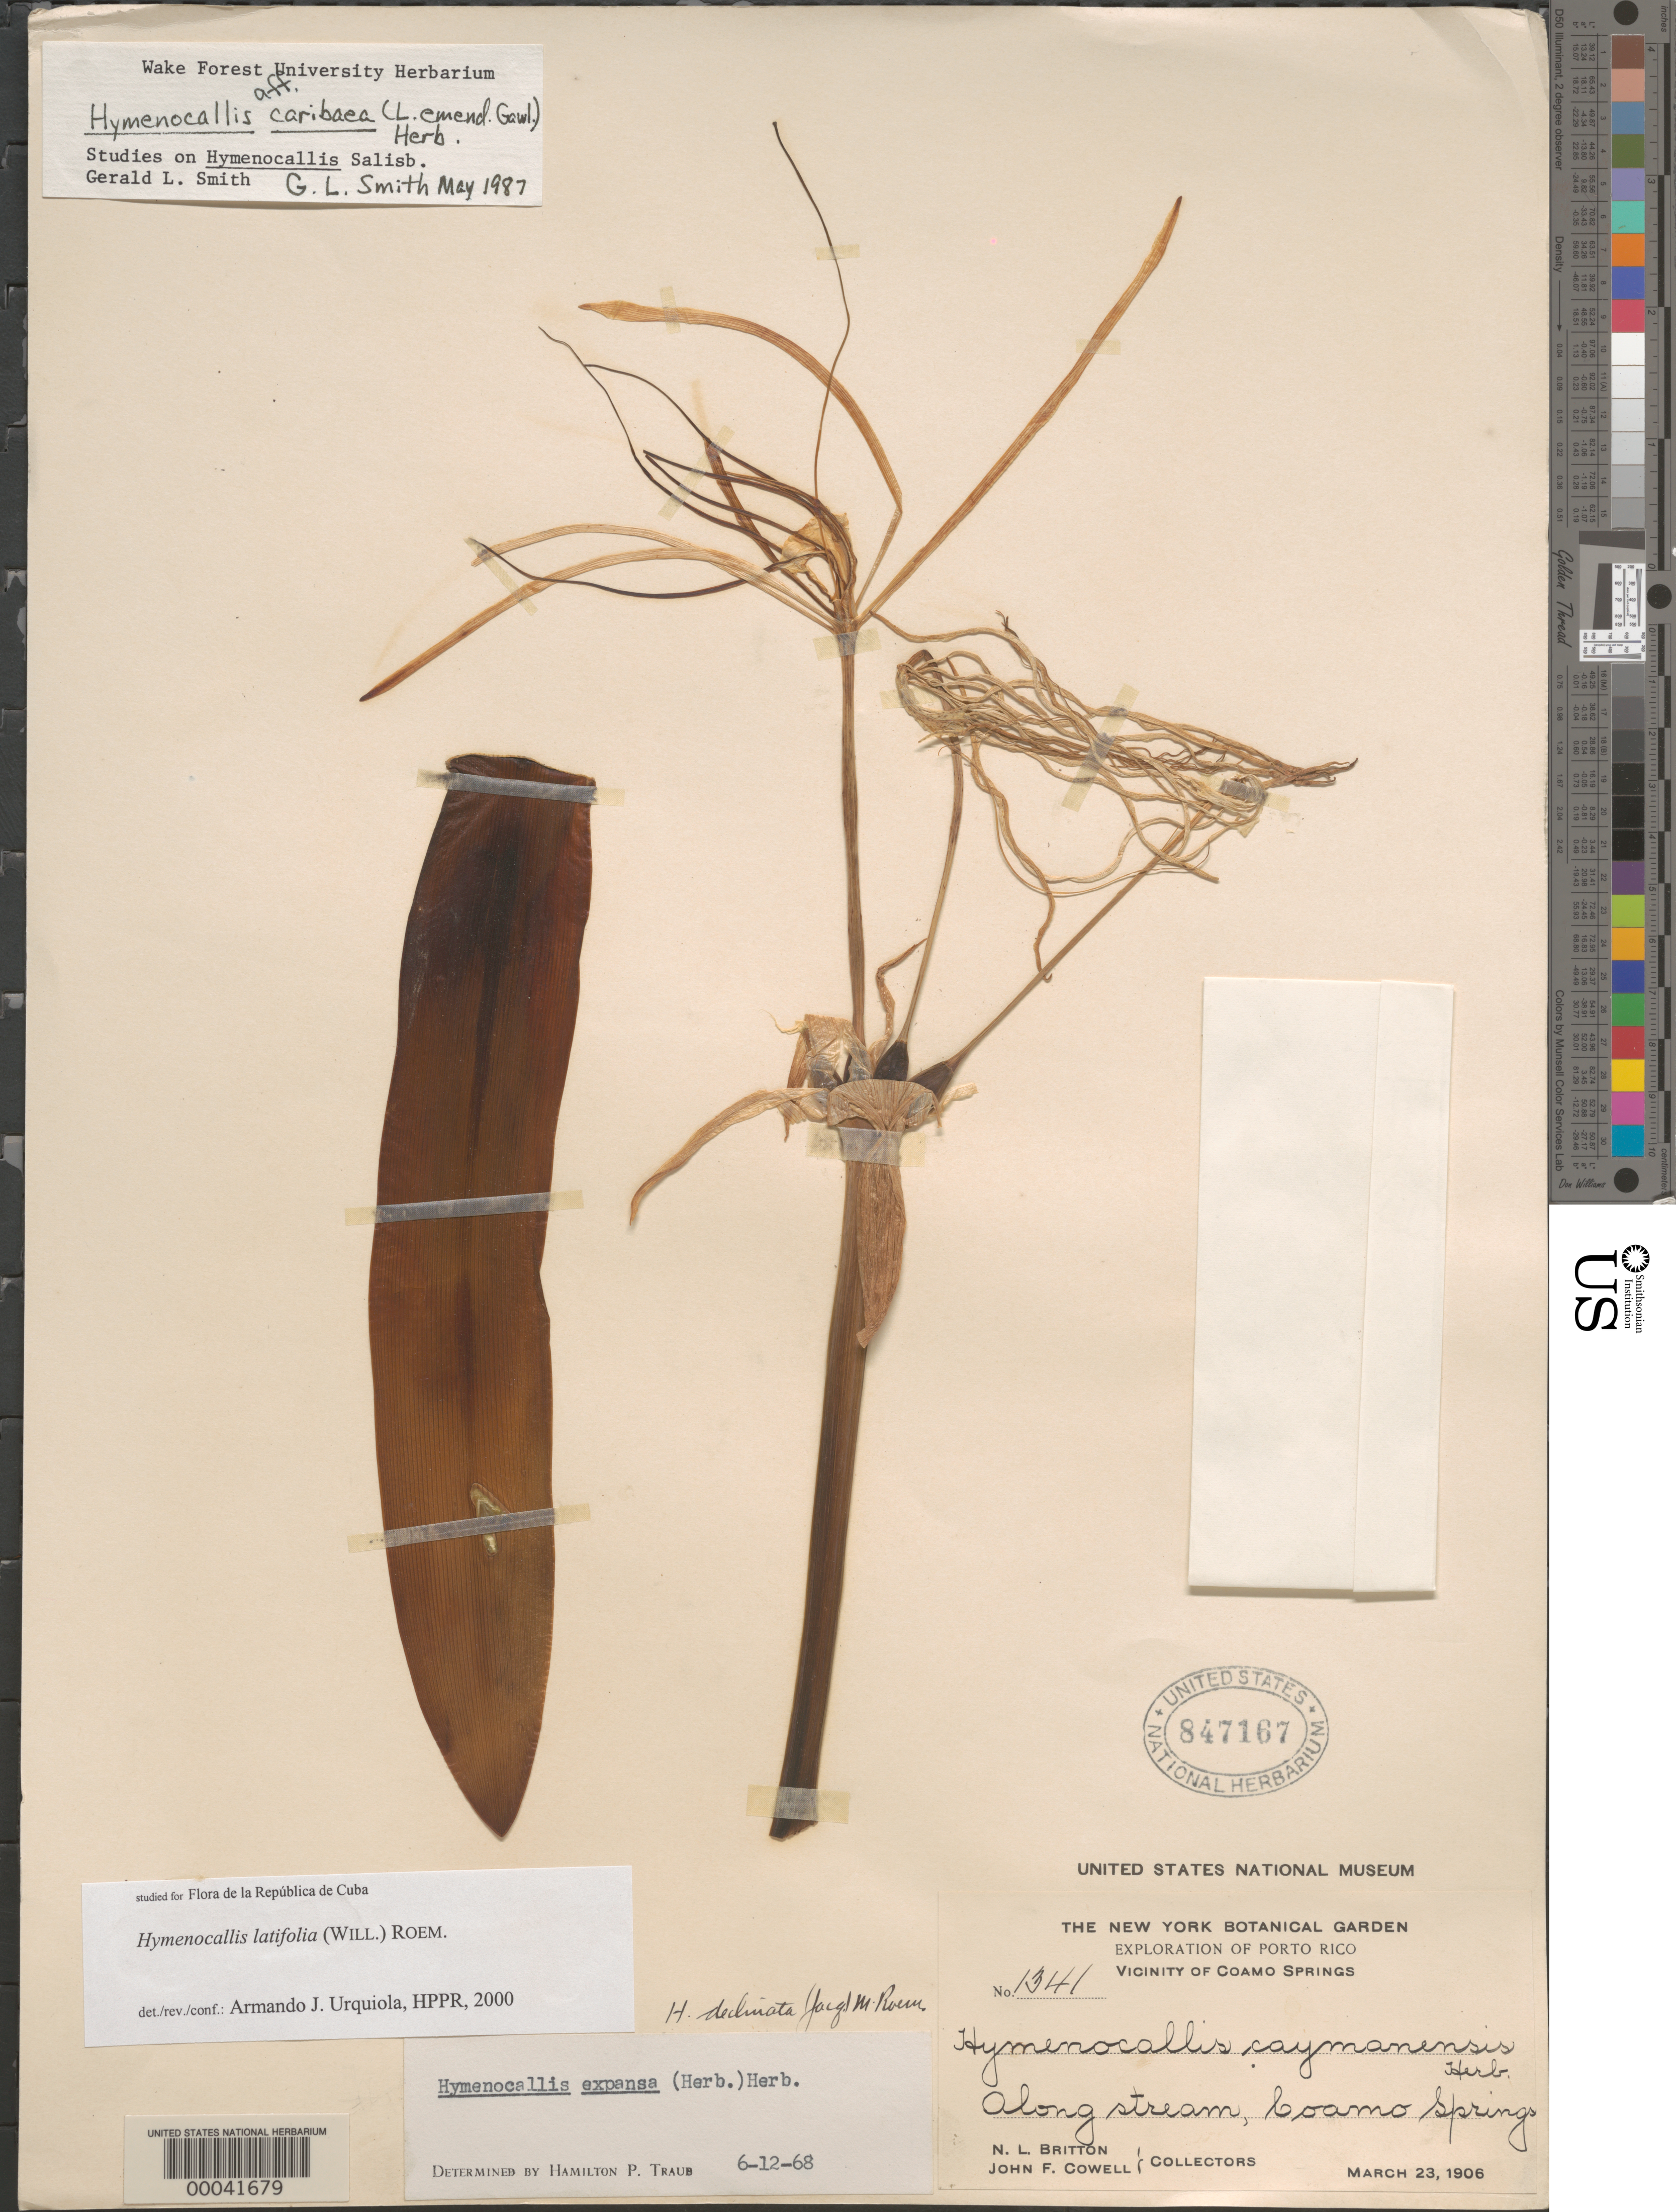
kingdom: Plantae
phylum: Tracheophyta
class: Liliopsida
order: Asparagales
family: Amaryllidaceae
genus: Hymenocallis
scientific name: Hymenocallis caribaea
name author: (L.) Herb.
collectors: N. Britton & J. F. Cowell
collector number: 1341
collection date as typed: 23 Mar 1906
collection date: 1906-03-23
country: Puerto Rico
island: Greater Antilles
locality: Coamo springs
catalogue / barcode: US 847167